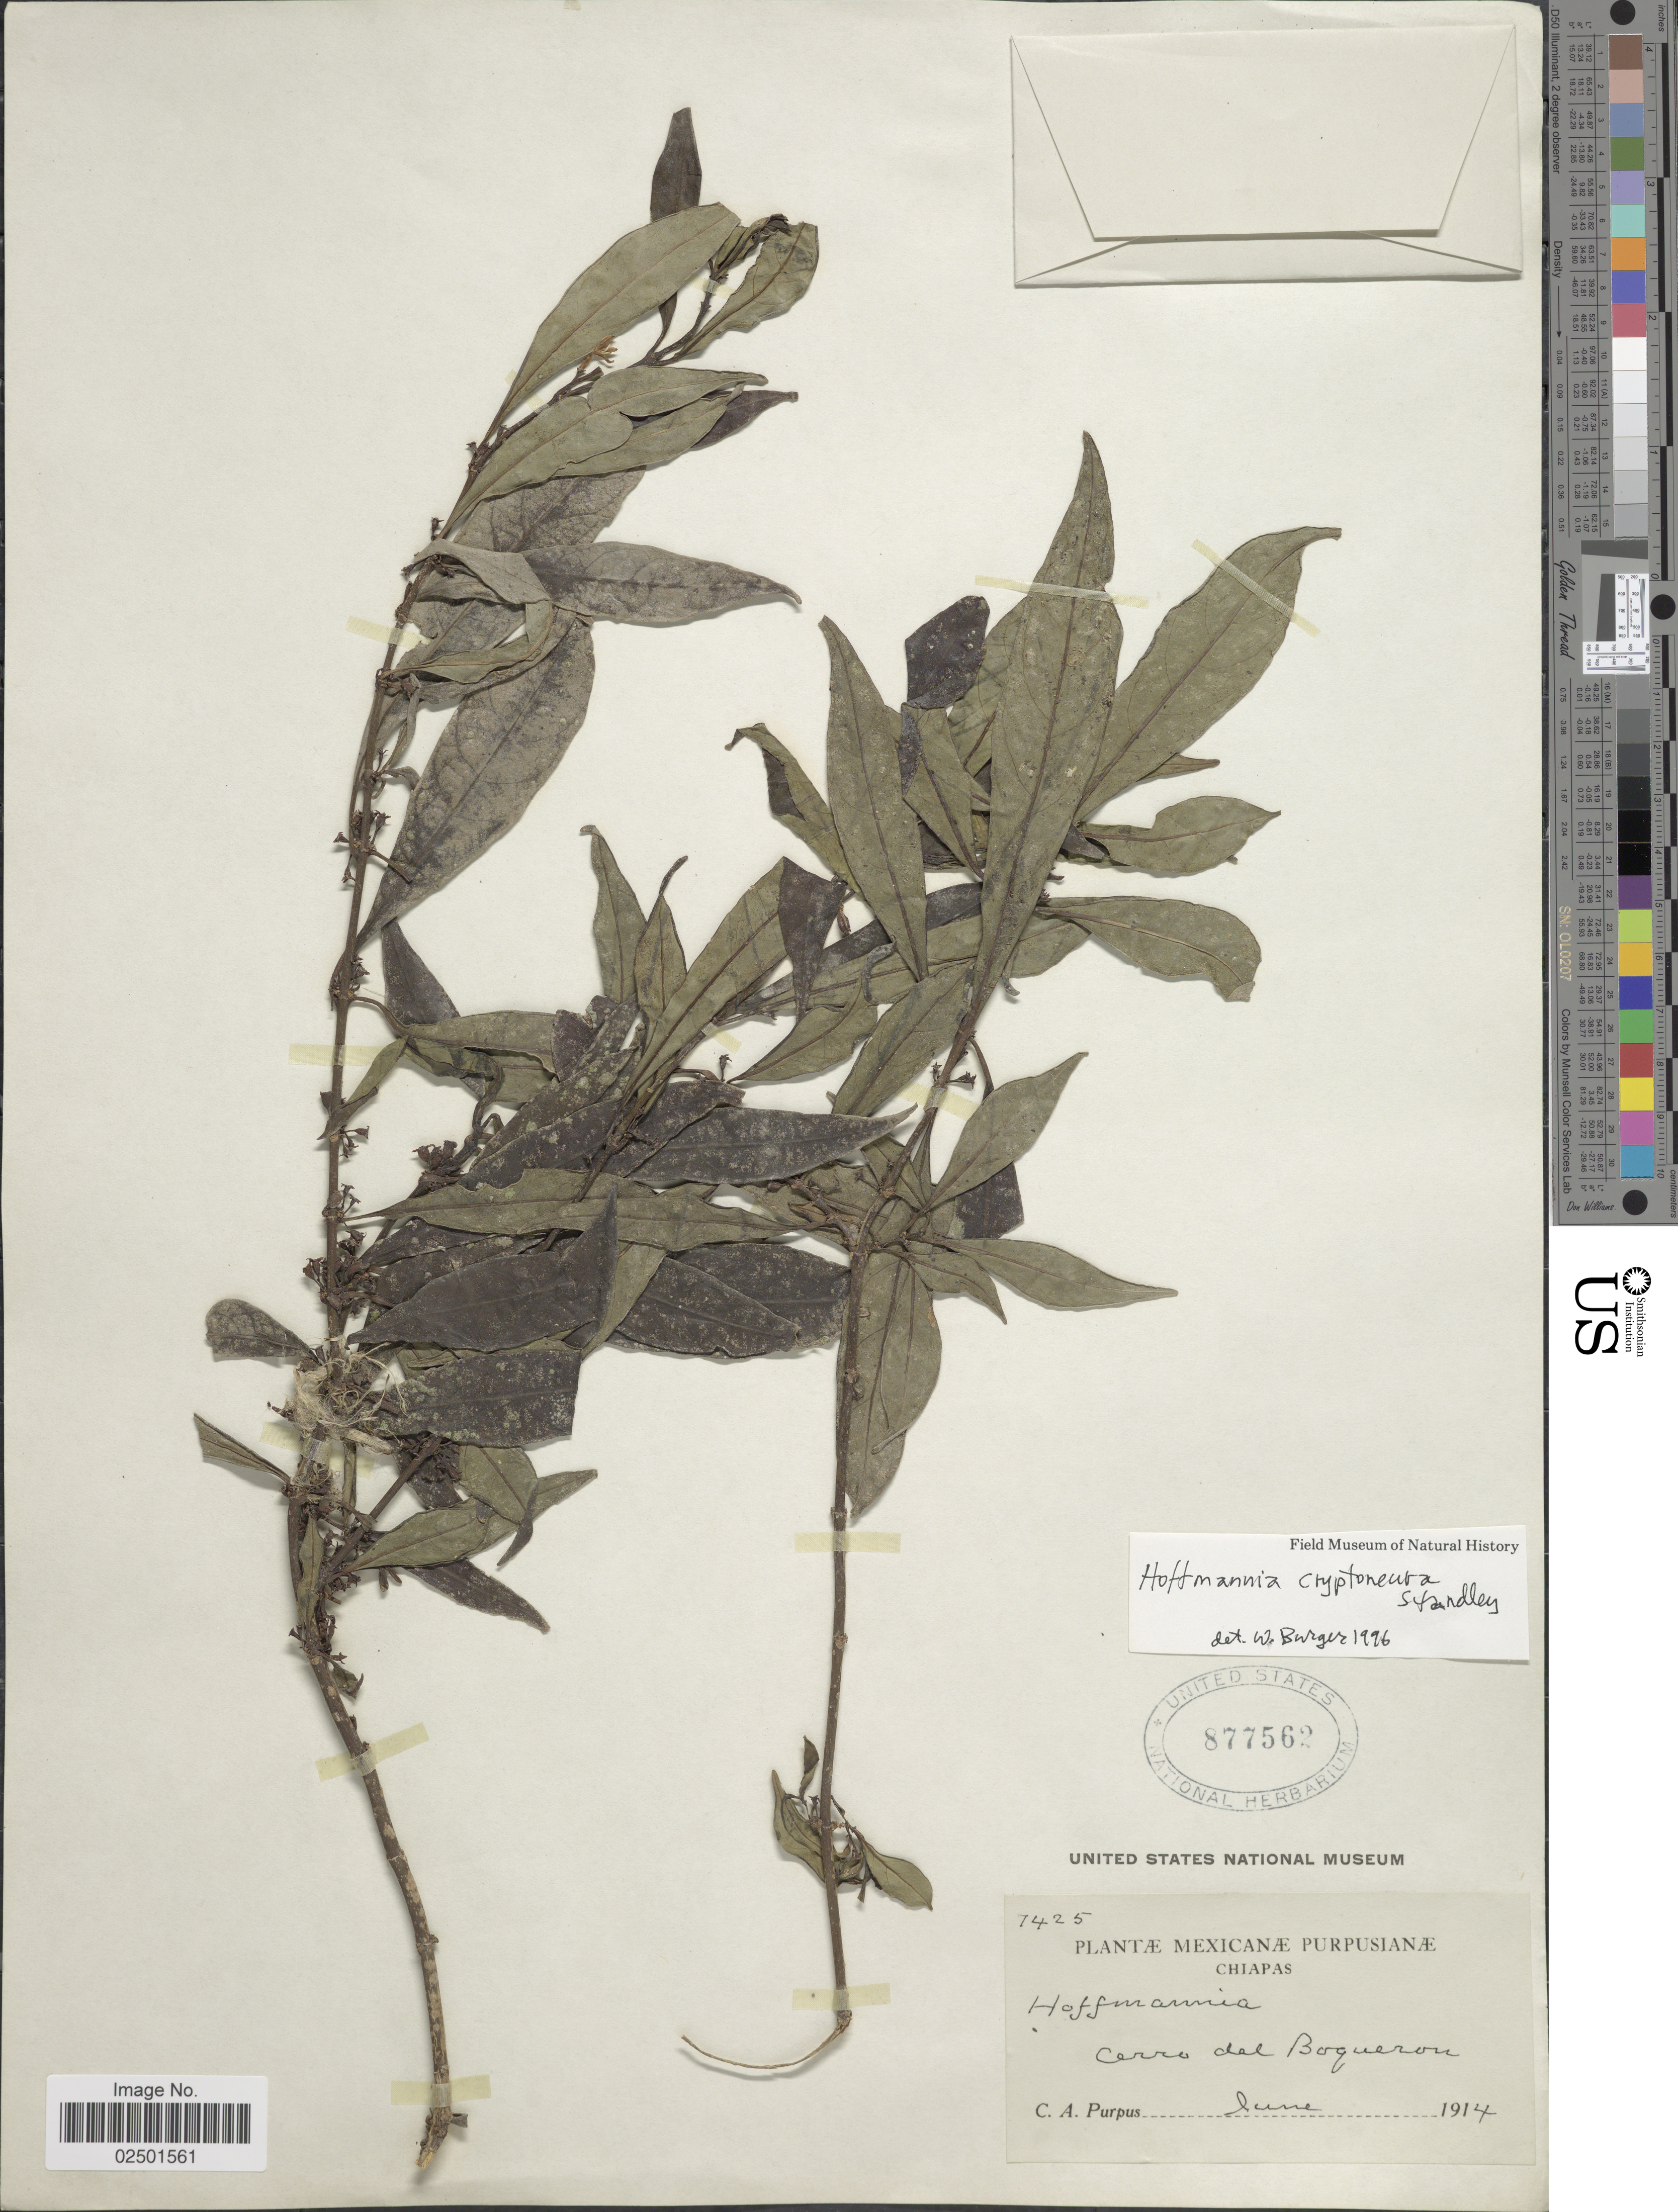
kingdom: Plantae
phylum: Tracheophyta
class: Magnoliopsida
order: Gentianales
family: Rubiaceae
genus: Hoffmannia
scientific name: Hoffmannia cryptoneura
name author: Standl.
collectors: C. A. Purpus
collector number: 7425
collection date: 1914-06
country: Mexico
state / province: Chiapas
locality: Cerro del Boqueron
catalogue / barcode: US 877562